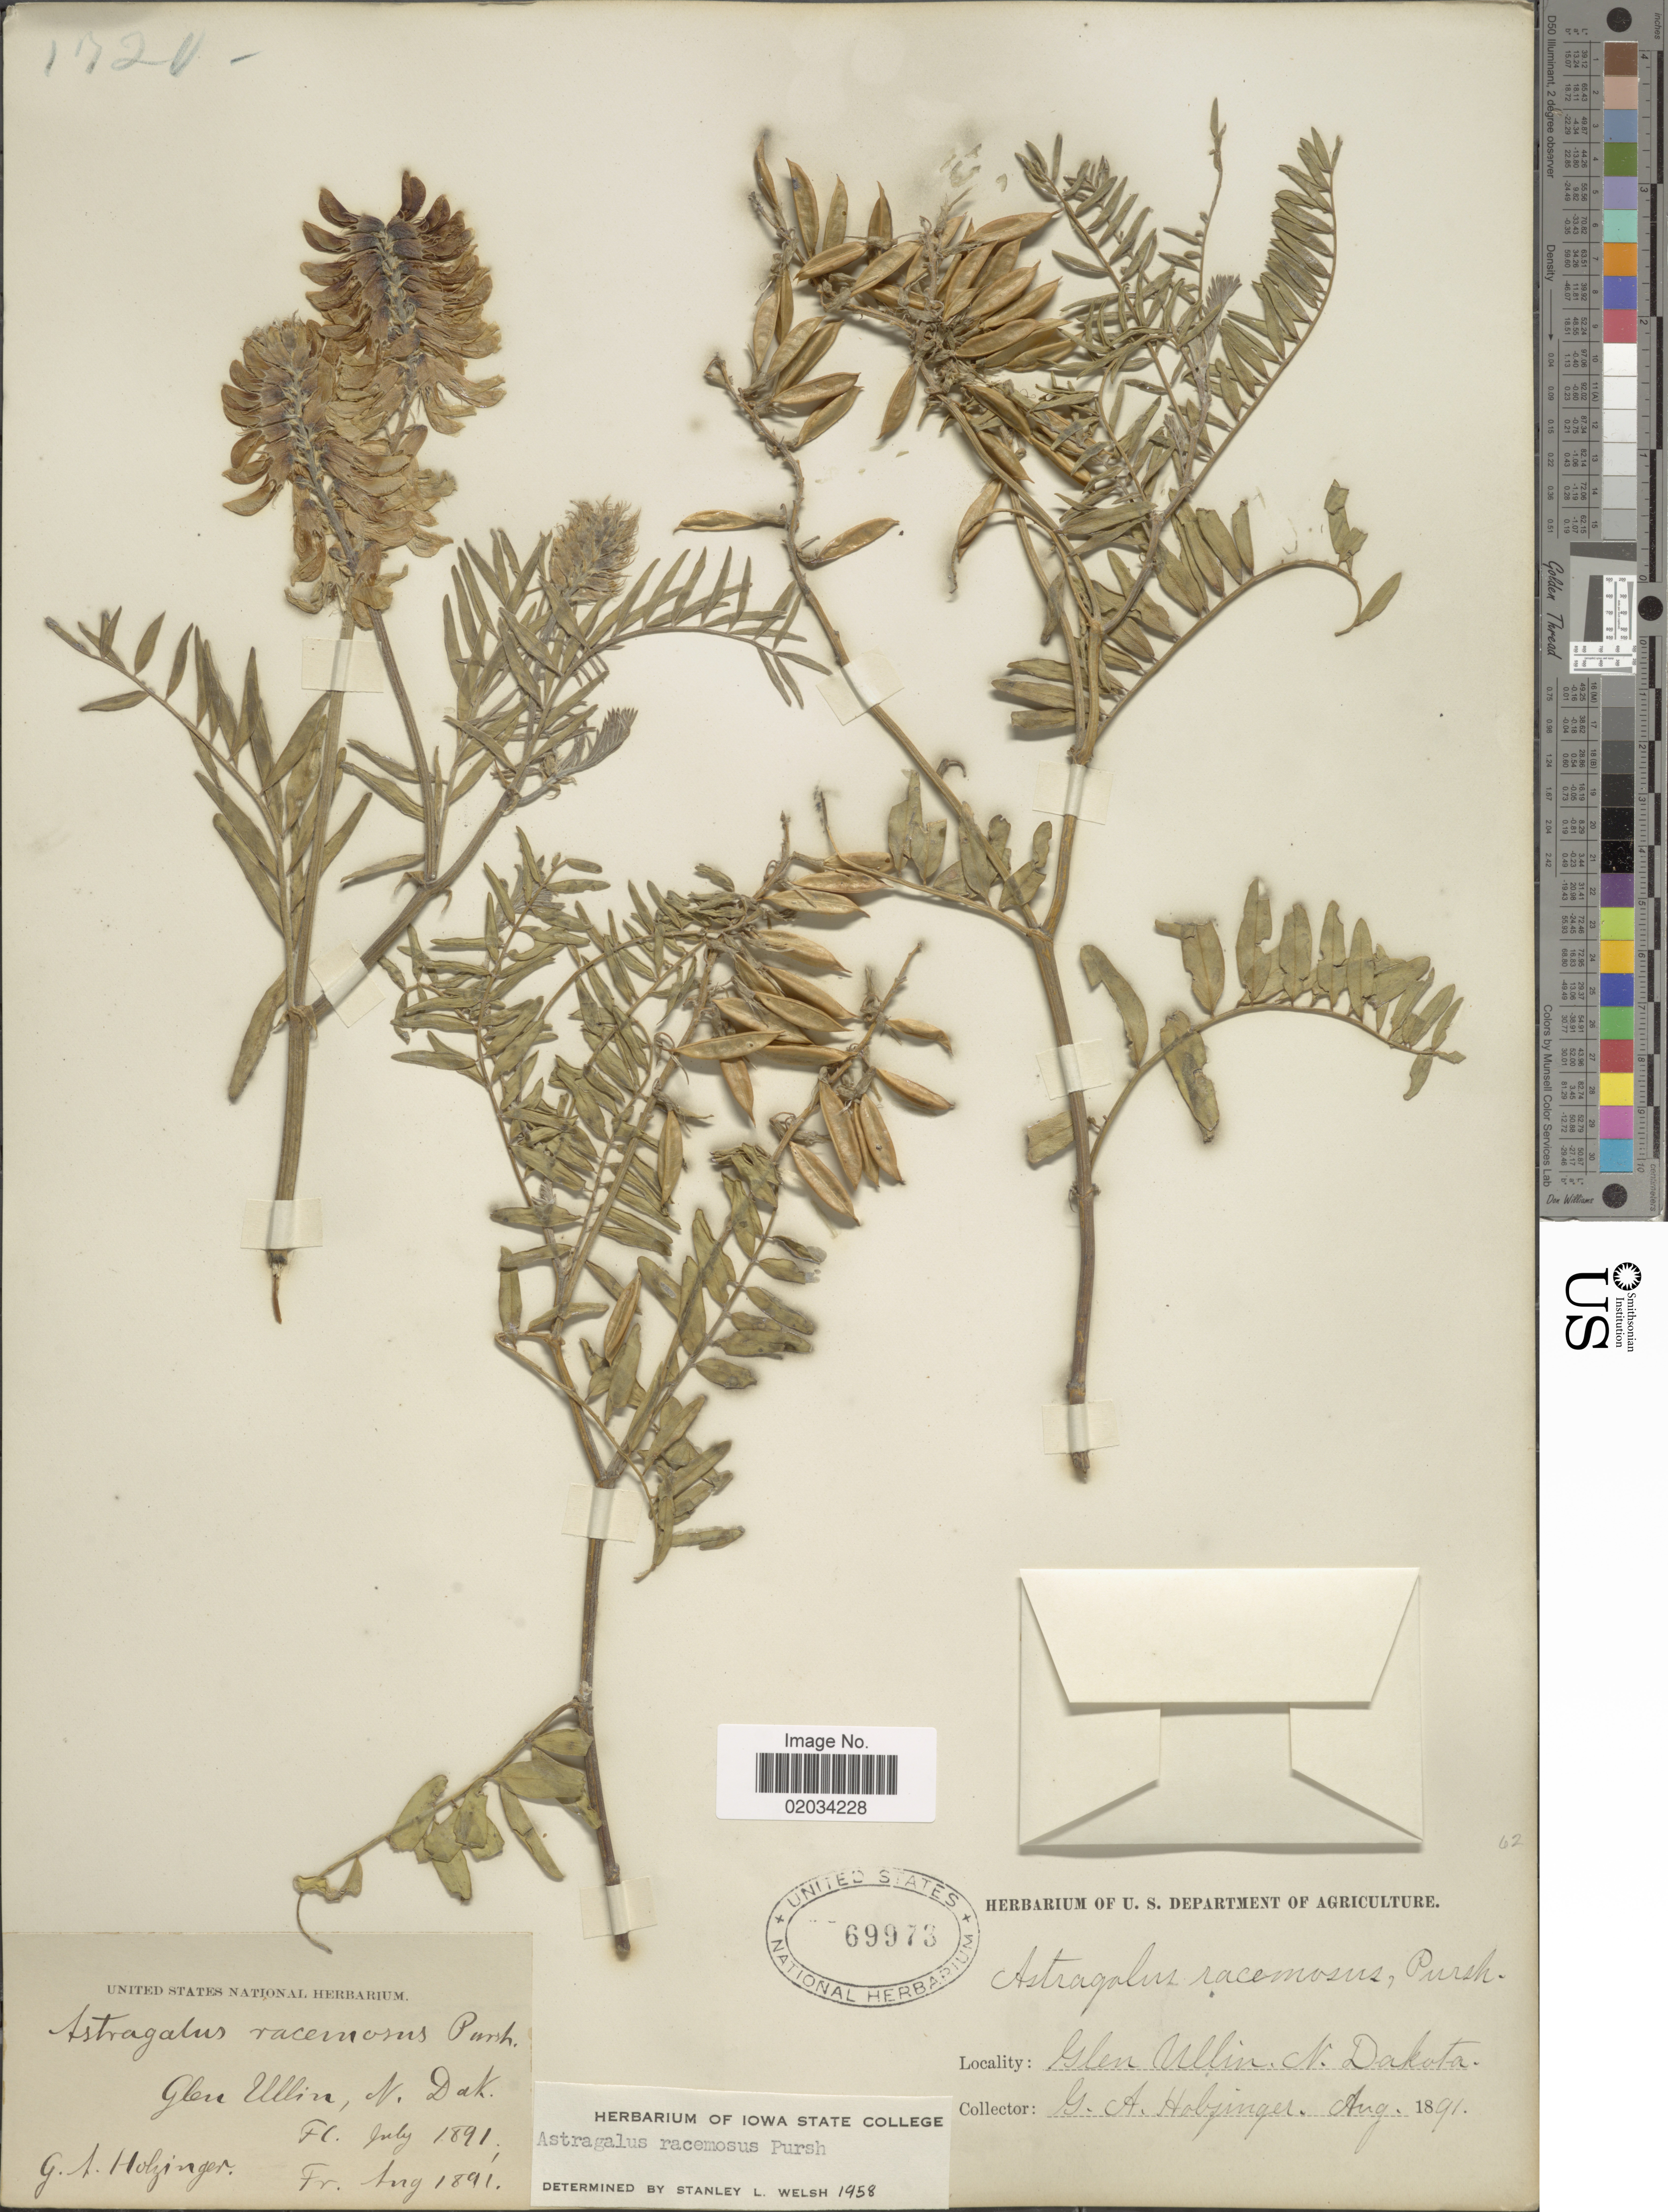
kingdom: Plantae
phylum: Tracheophyta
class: Magnoliopsida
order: Fabales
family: Fabaceae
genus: Astragalus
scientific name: Astragalus racemosus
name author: Pursh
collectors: G. A. Holzinger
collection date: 1891-07/1891-08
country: United States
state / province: North Dakota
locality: Glen Ullin, N. Dak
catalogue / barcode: US 69973